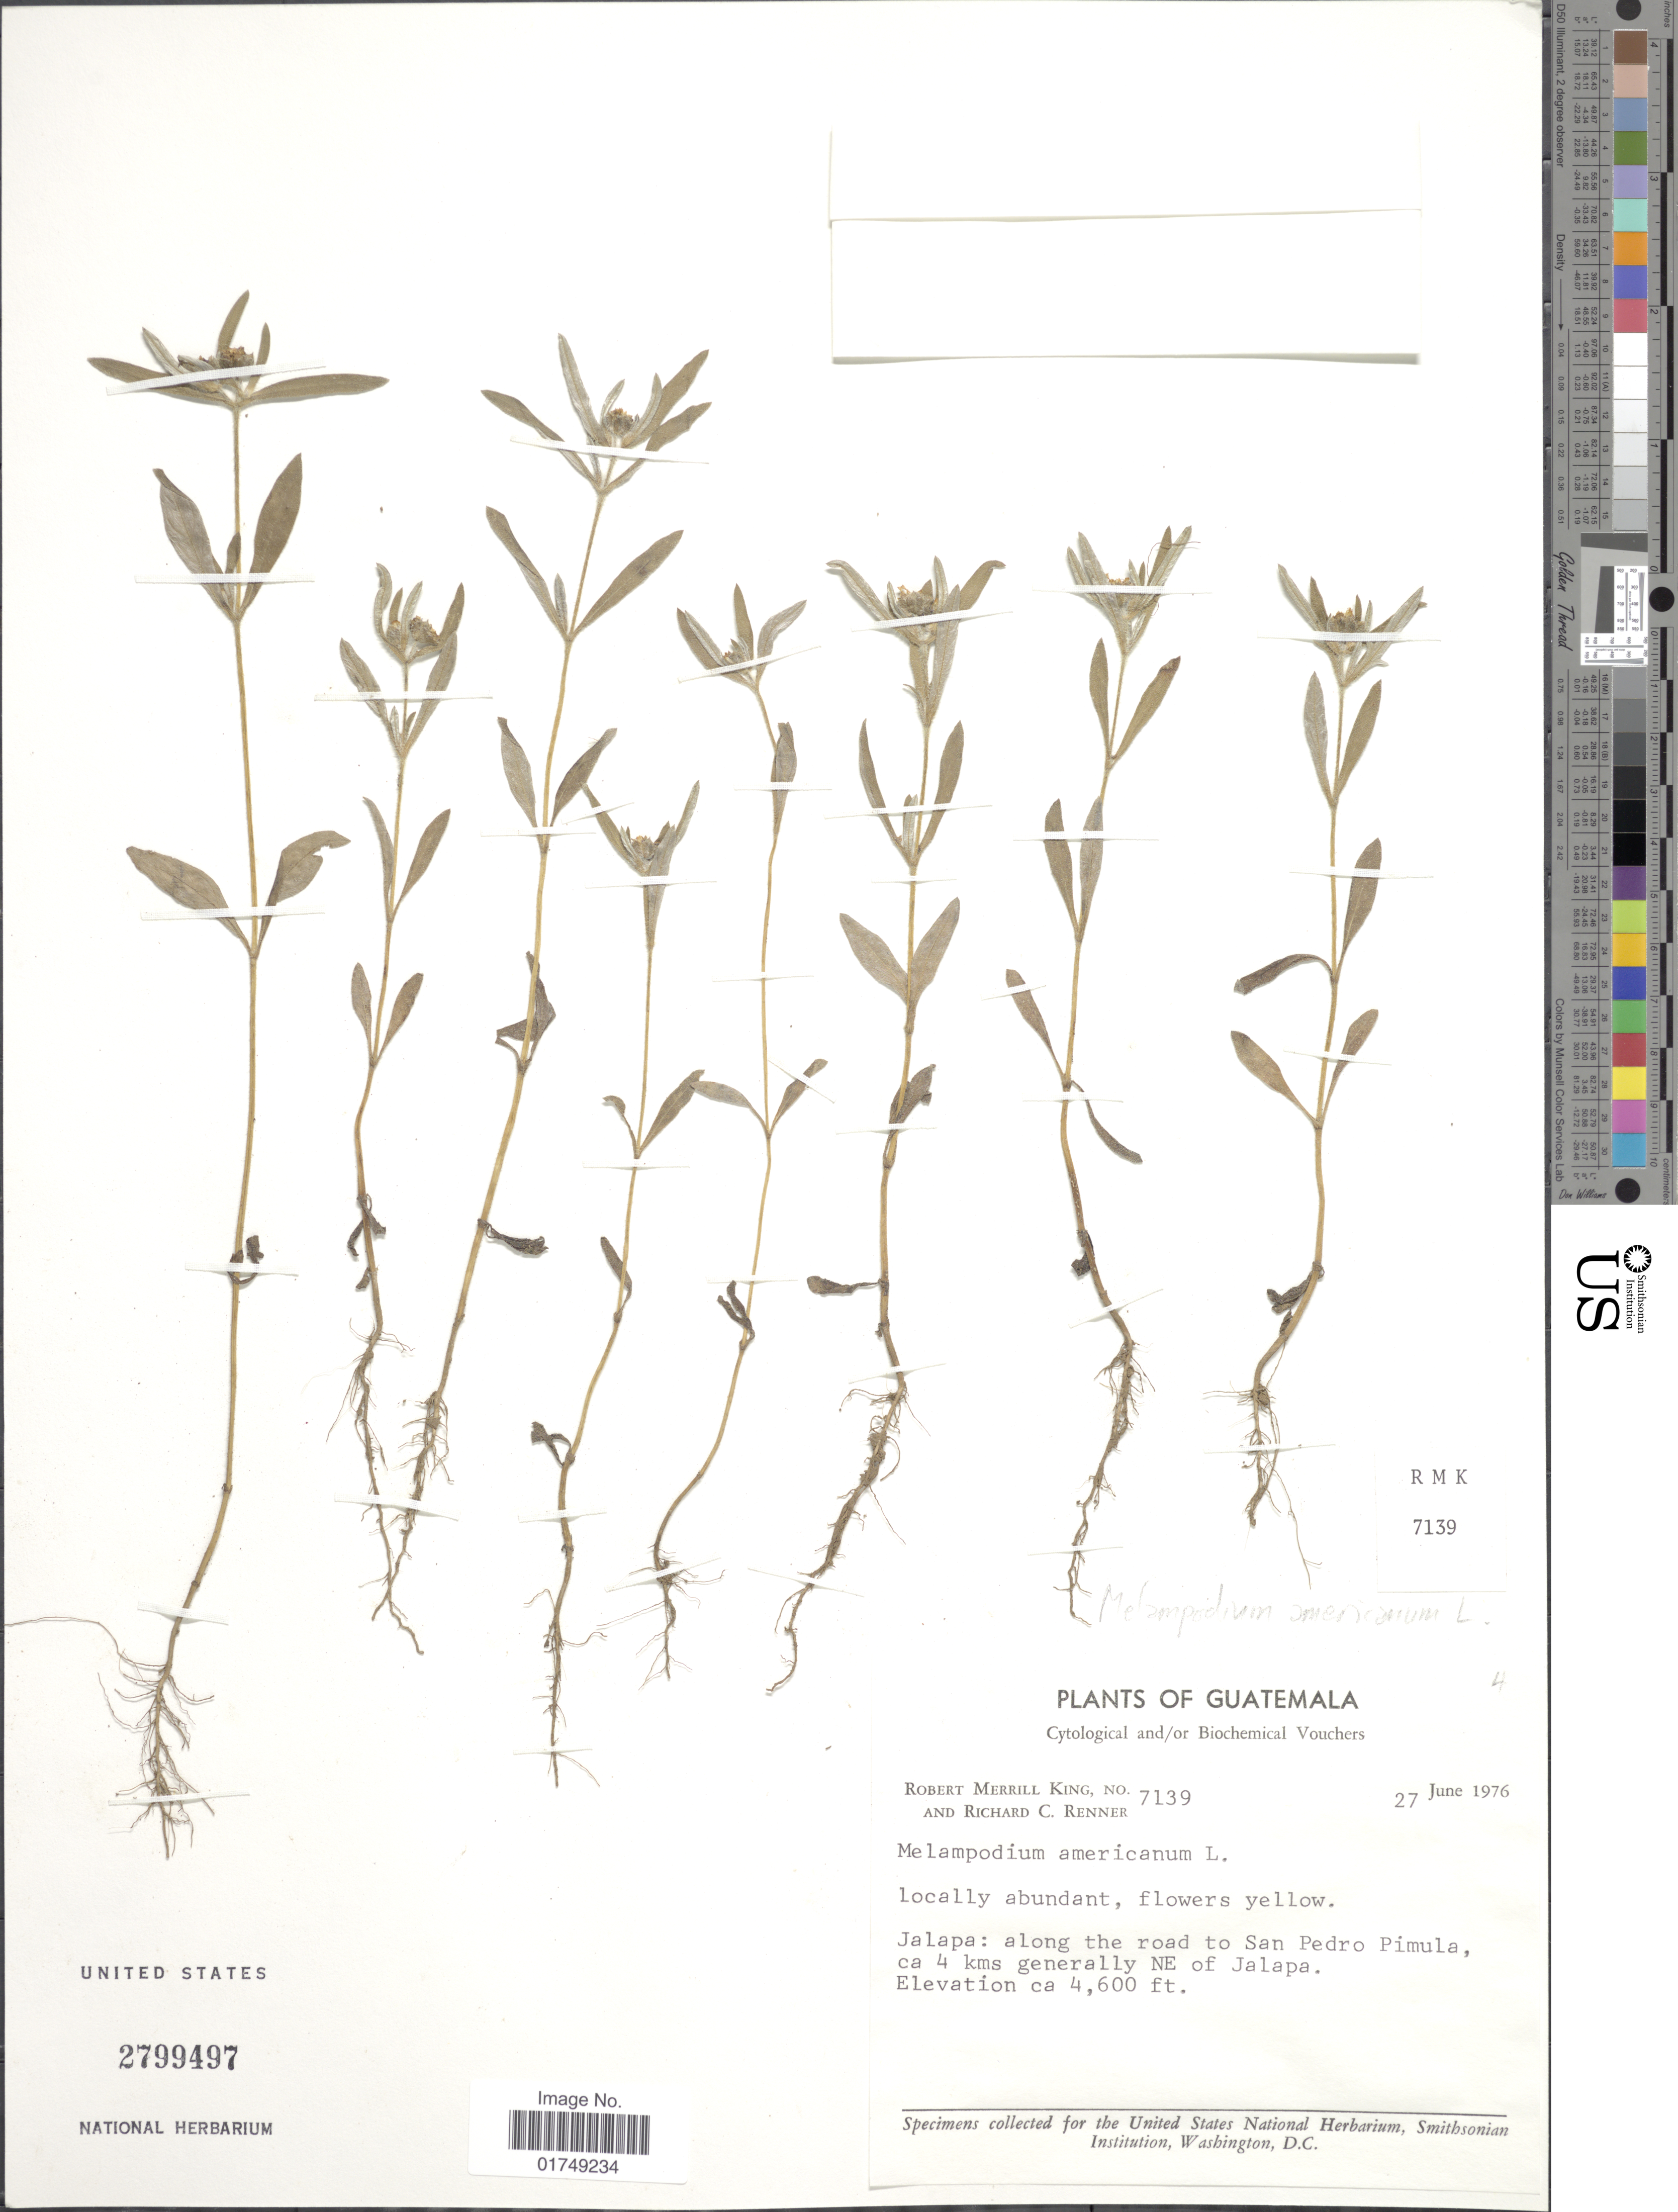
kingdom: Plantae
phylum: Tracheophyta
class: Magnoliopsida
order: Asterales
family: Asteraceae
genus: Melampodium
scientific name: Melampodium americanum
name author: L.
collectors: R. M. King & R. C. Renner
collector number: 7139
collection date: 1976-06-27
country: Guatemala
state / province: Jalapa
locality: Along the road to San Pedro Pimula, ca 4 kms generally NE of Jalapa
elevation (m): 1402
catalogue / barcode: US 2799497